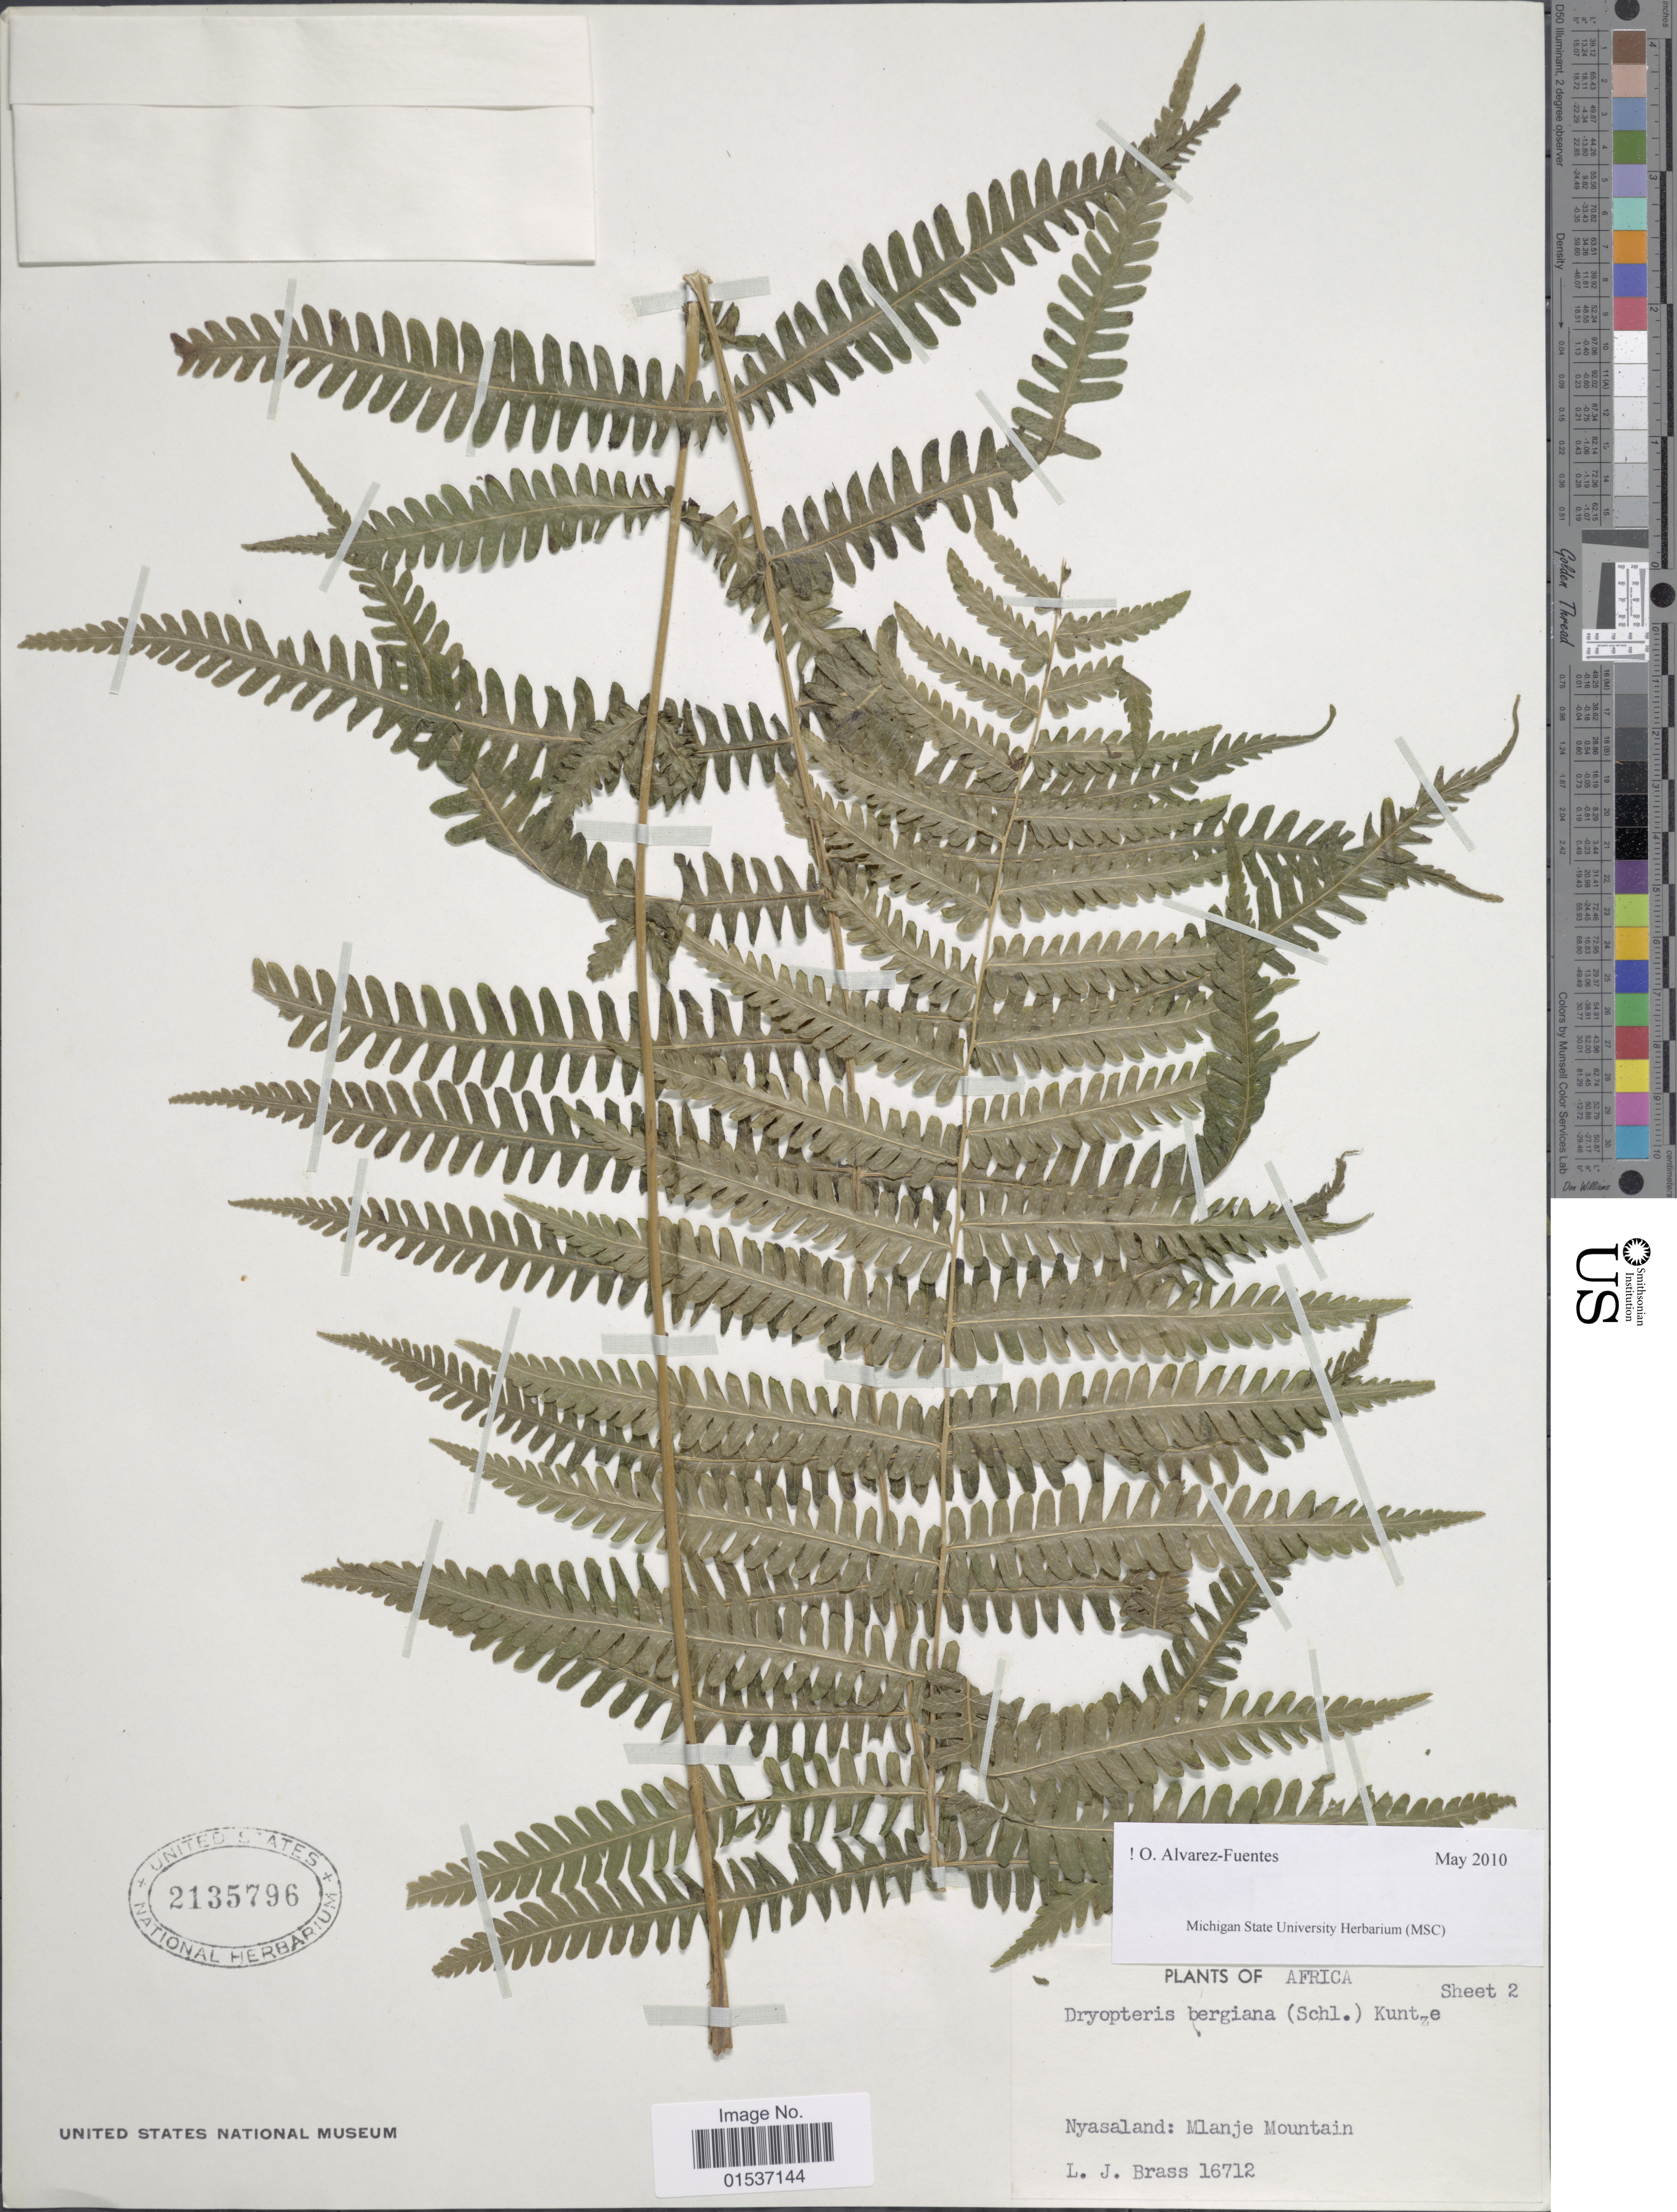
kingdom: Plantae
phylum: Tracheophyta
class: Polypodiopsida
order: Polypodiales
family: Thelypteridaceae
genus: Thelypteris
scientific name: Thelypteris bergiana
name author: (Schltdl.) Ching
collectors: L. J. Brass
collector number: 16712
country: Malawi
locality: Africa, Nyasaland: Mlanje Mountain.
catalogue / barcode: US 2135796